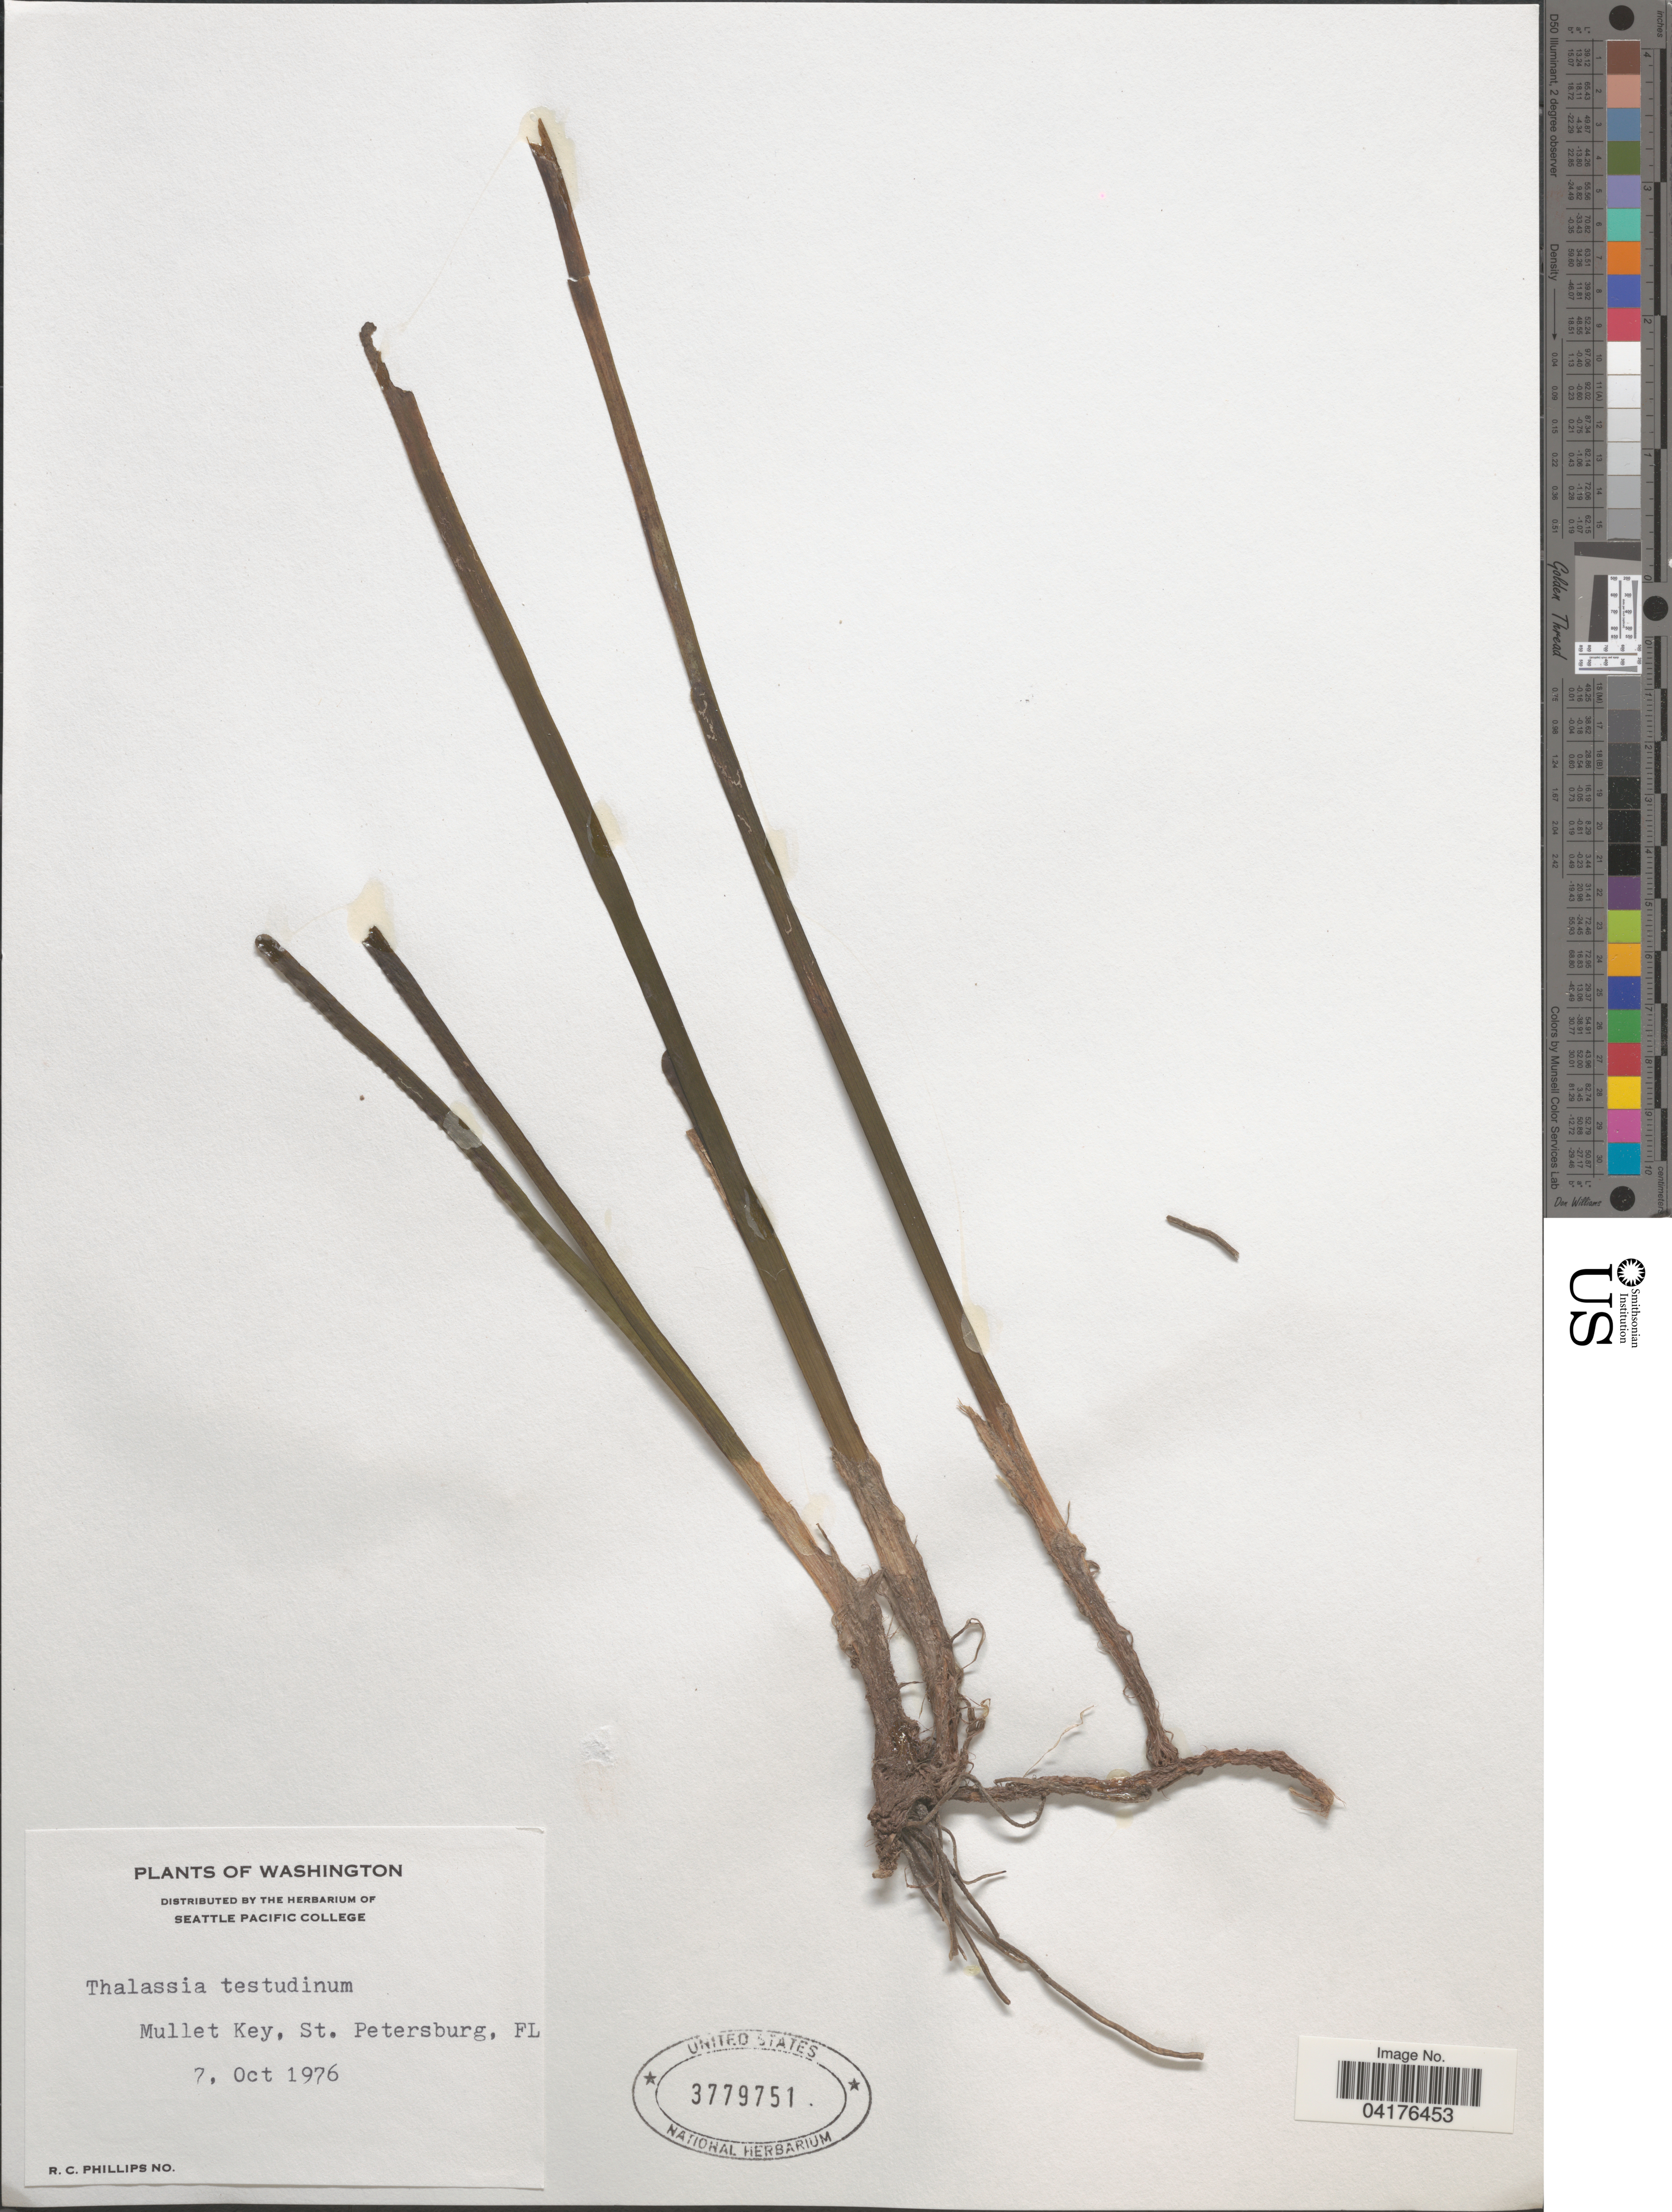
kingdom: Plantae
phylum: Tracheophyta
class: Liliopsida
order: Alismatales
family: Hydrocharitaceae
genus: Thalassia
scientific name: Thalassia testudinum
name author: Banks & Sol. ex K.D. Koenig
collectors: R. C. Phillips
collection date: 1976-10-07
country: United States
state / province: Florida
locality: Mullet Key, St. Petersburg.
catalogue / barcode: US 3779751